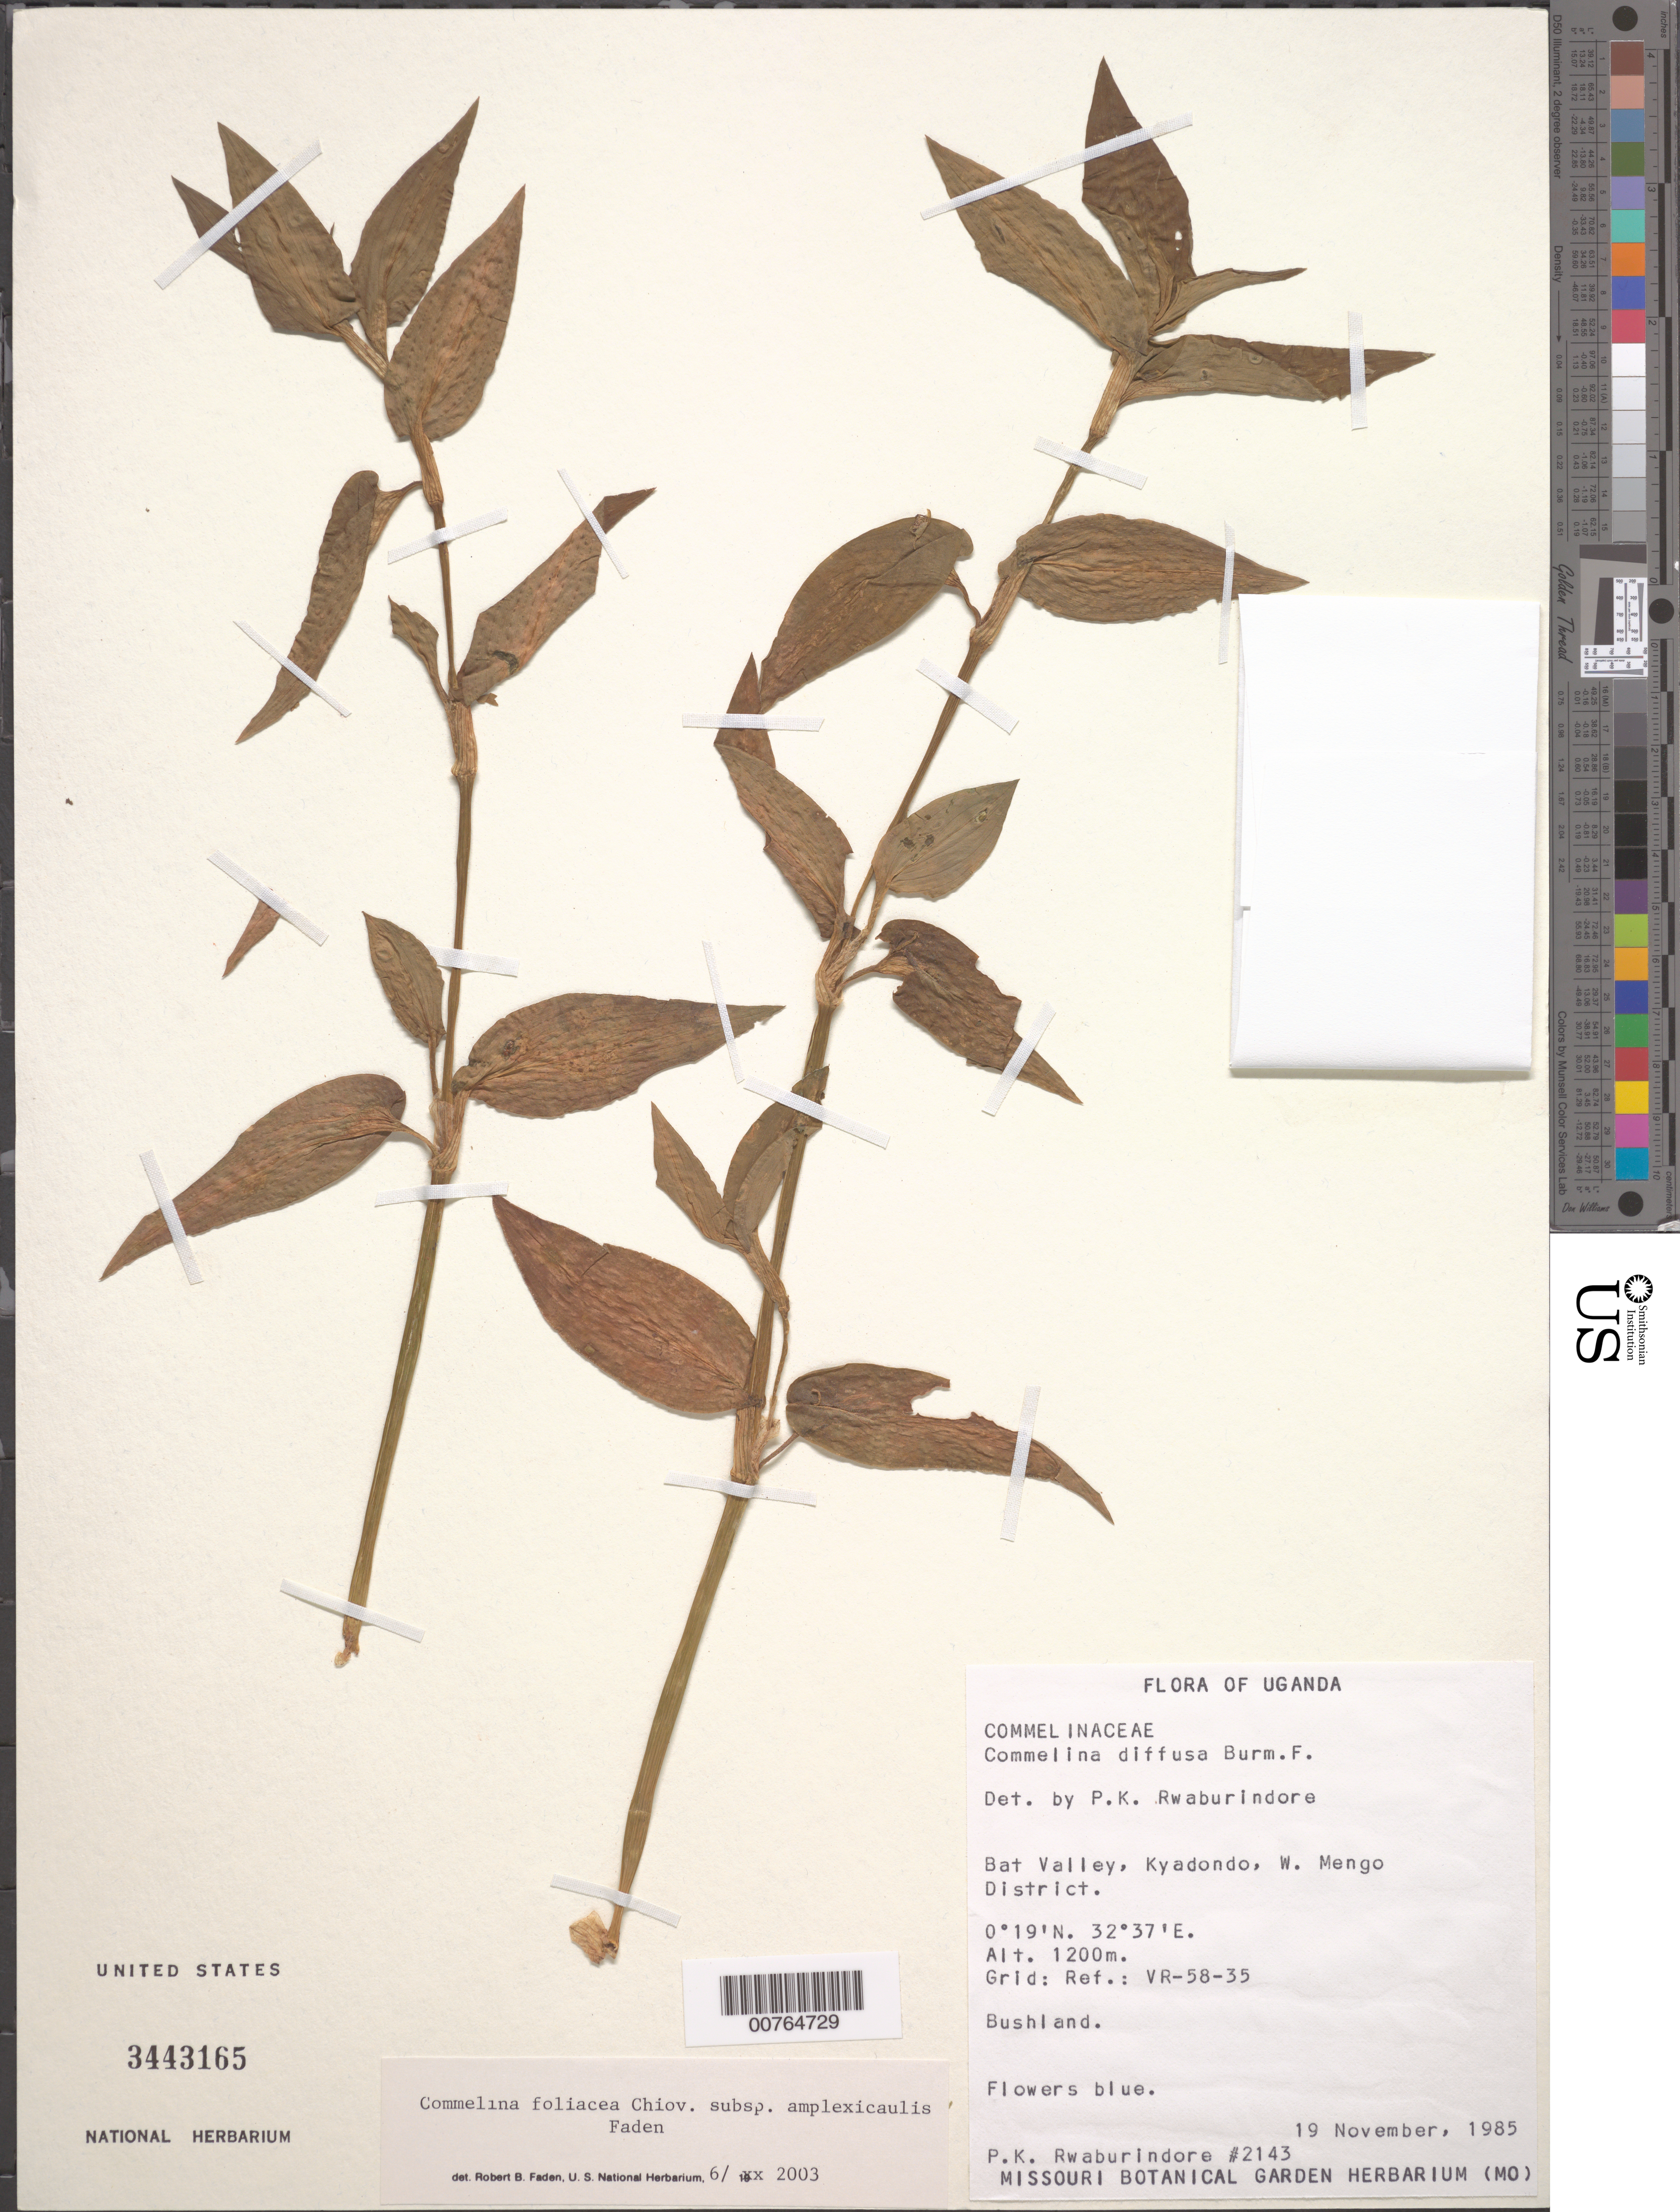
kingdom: Plantae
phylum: Tracheophyta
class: Liliopsida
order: Commelinales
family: Commelinaceae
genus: Commelina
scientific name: Commelina foliacea subsp. amplexicaulis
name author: Faden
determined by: Faden, Robert B., (US), Smithsonian Institution - National Museum of Natural History (UNITED STATES)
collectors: P. Rwaburindore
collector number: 2143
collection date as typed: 19 Nov 1985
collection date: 1985-11-19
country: Uganda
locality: Bat Valley, Kyadondo, W of Mengo.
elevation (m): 1200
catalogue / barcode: US 3443165